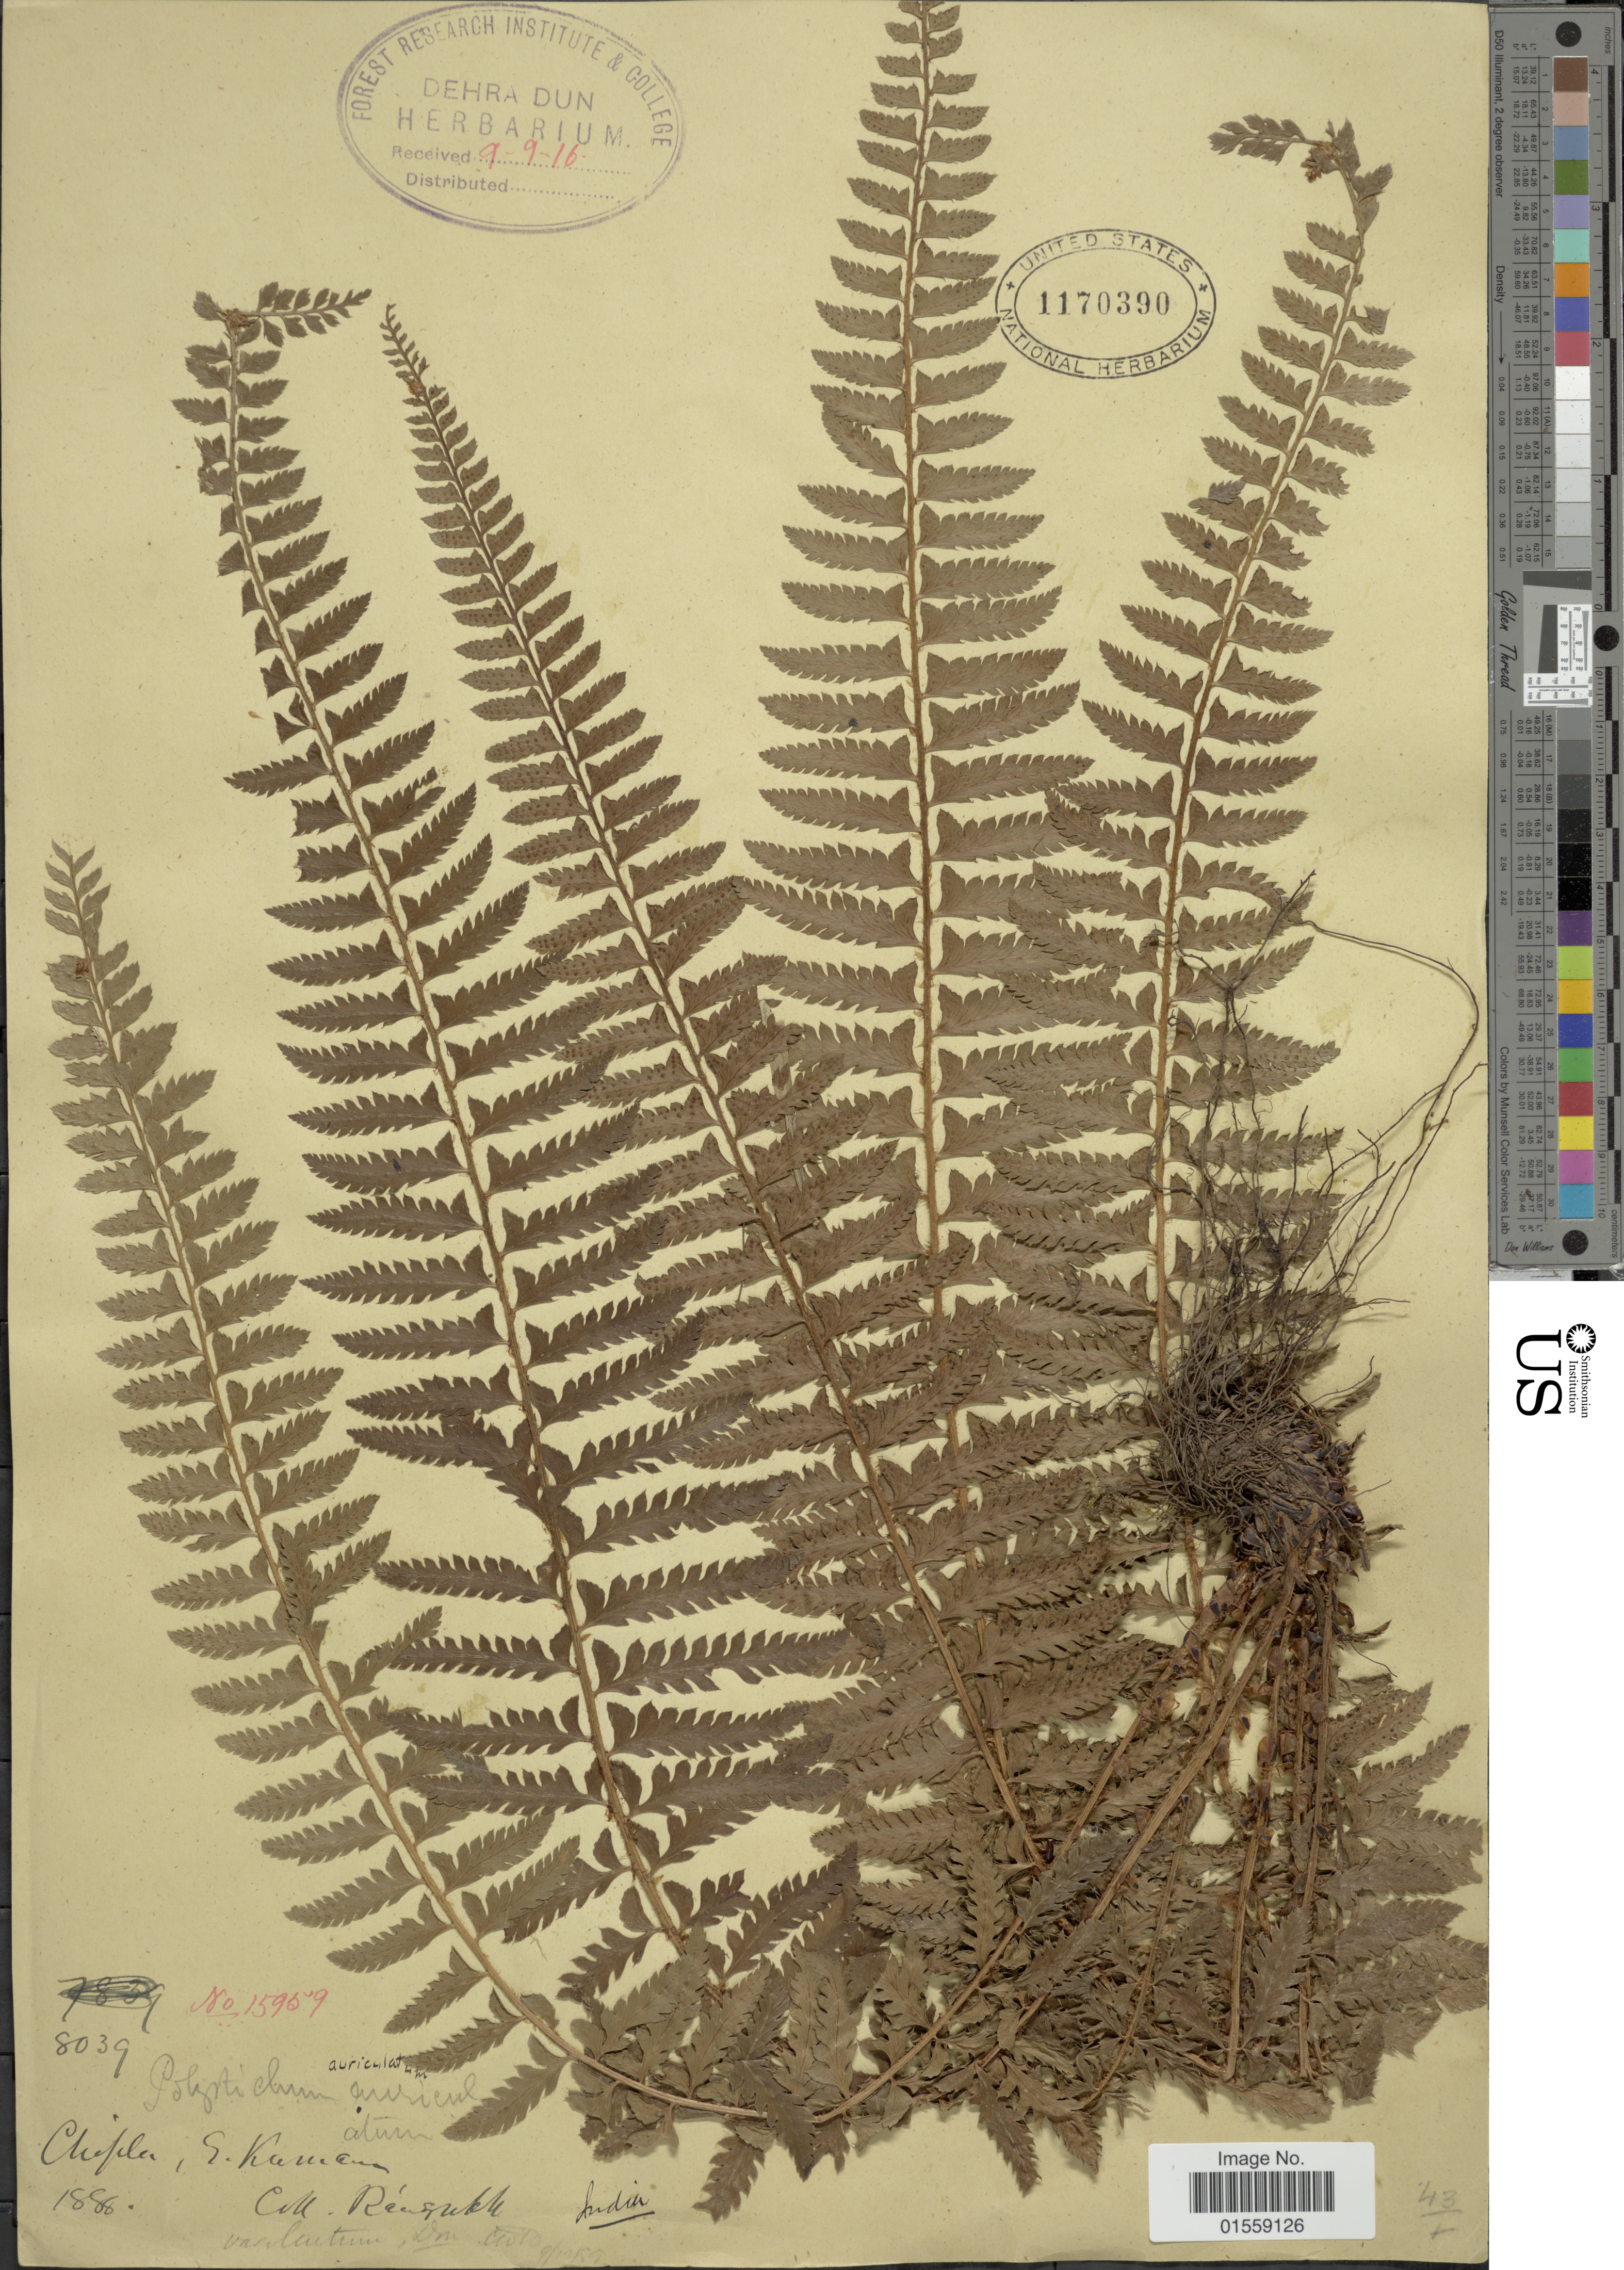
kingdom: Plantae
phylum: Tracheophyta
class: Polypodiopsida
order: Polypodiales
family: Dryopteridaceae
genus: Polystichum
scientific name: Polystichum lentum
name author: (D. Don) T. Moore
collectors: Rausch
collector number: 15959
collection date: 1888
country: India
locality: Chepla, S. Kumaun. [interpreted]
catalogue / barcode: US 1170390